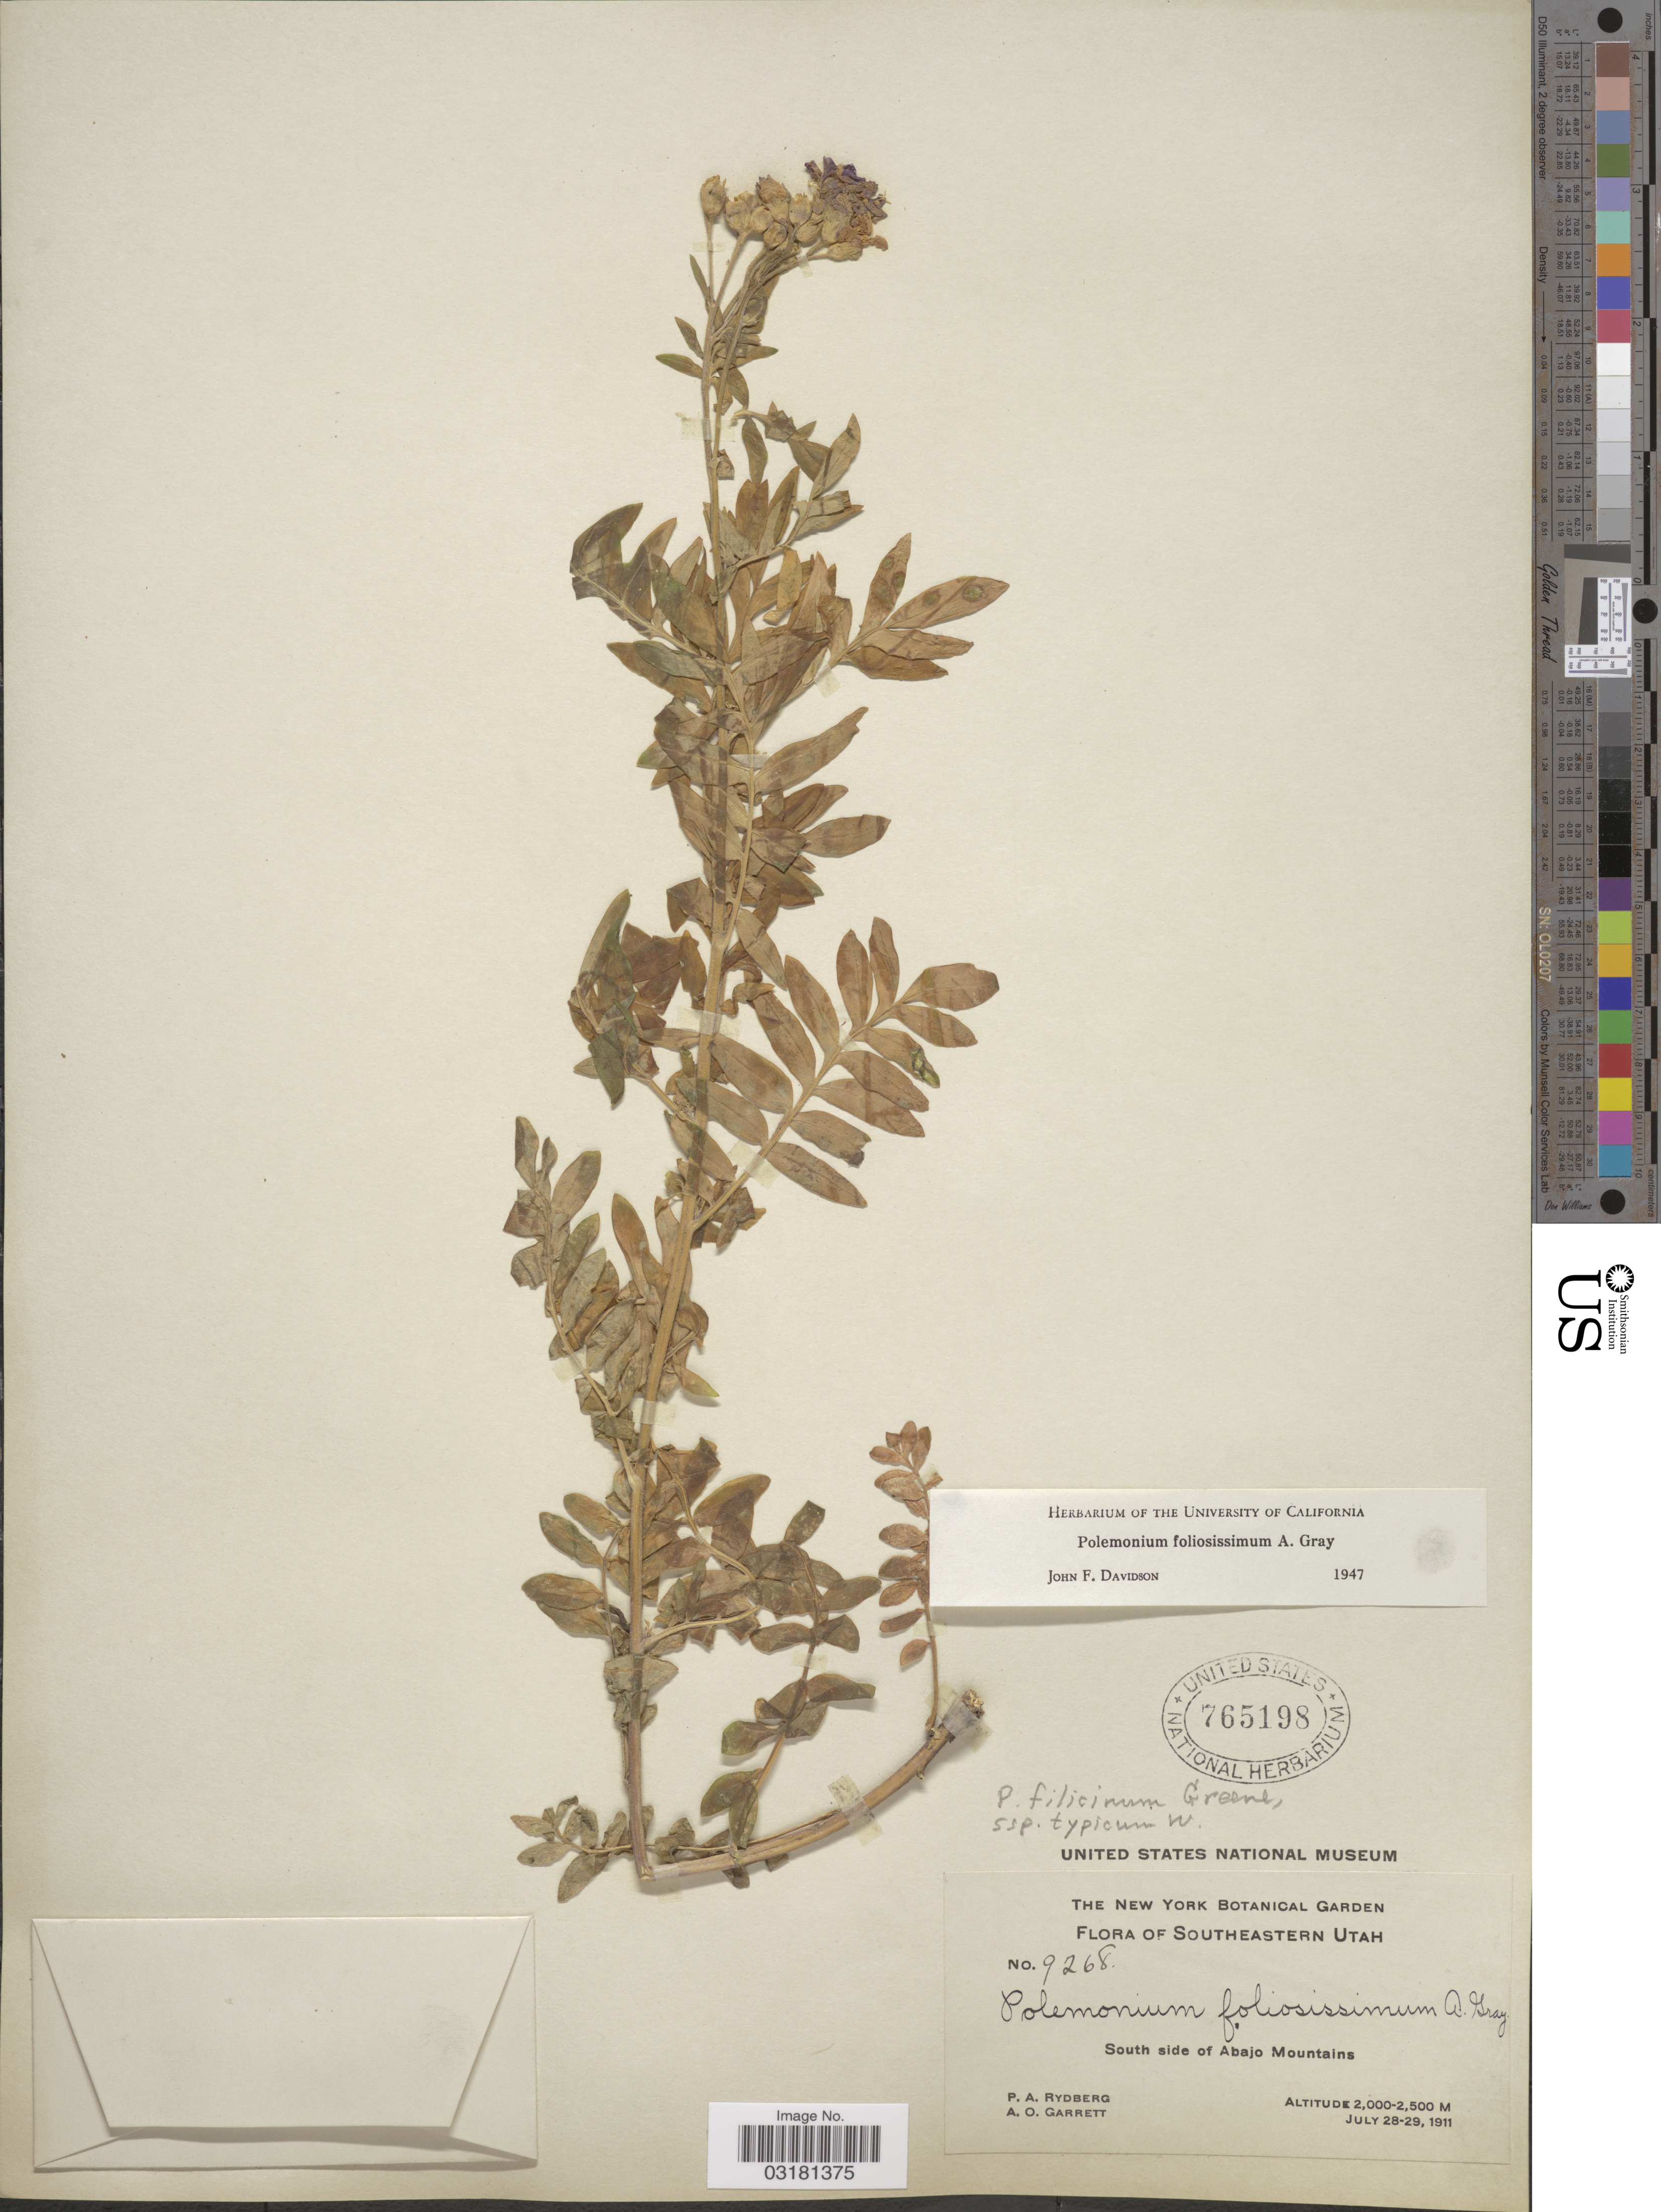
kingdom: Plantae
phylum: Tracheophyta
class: Magnoliopsida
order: Ericales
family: Polemoniaceae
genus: Polemonium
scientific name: Polemonium foliosissimum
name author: A. Gray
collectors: P. A. Rydberg & A. O. Garrett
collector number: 9268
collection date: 1911-07-28/1911-07-29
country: United States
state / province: Utah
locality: Southeastern Utah. South side of Abajo Mountains.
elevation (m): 2000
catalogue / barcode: US 765198